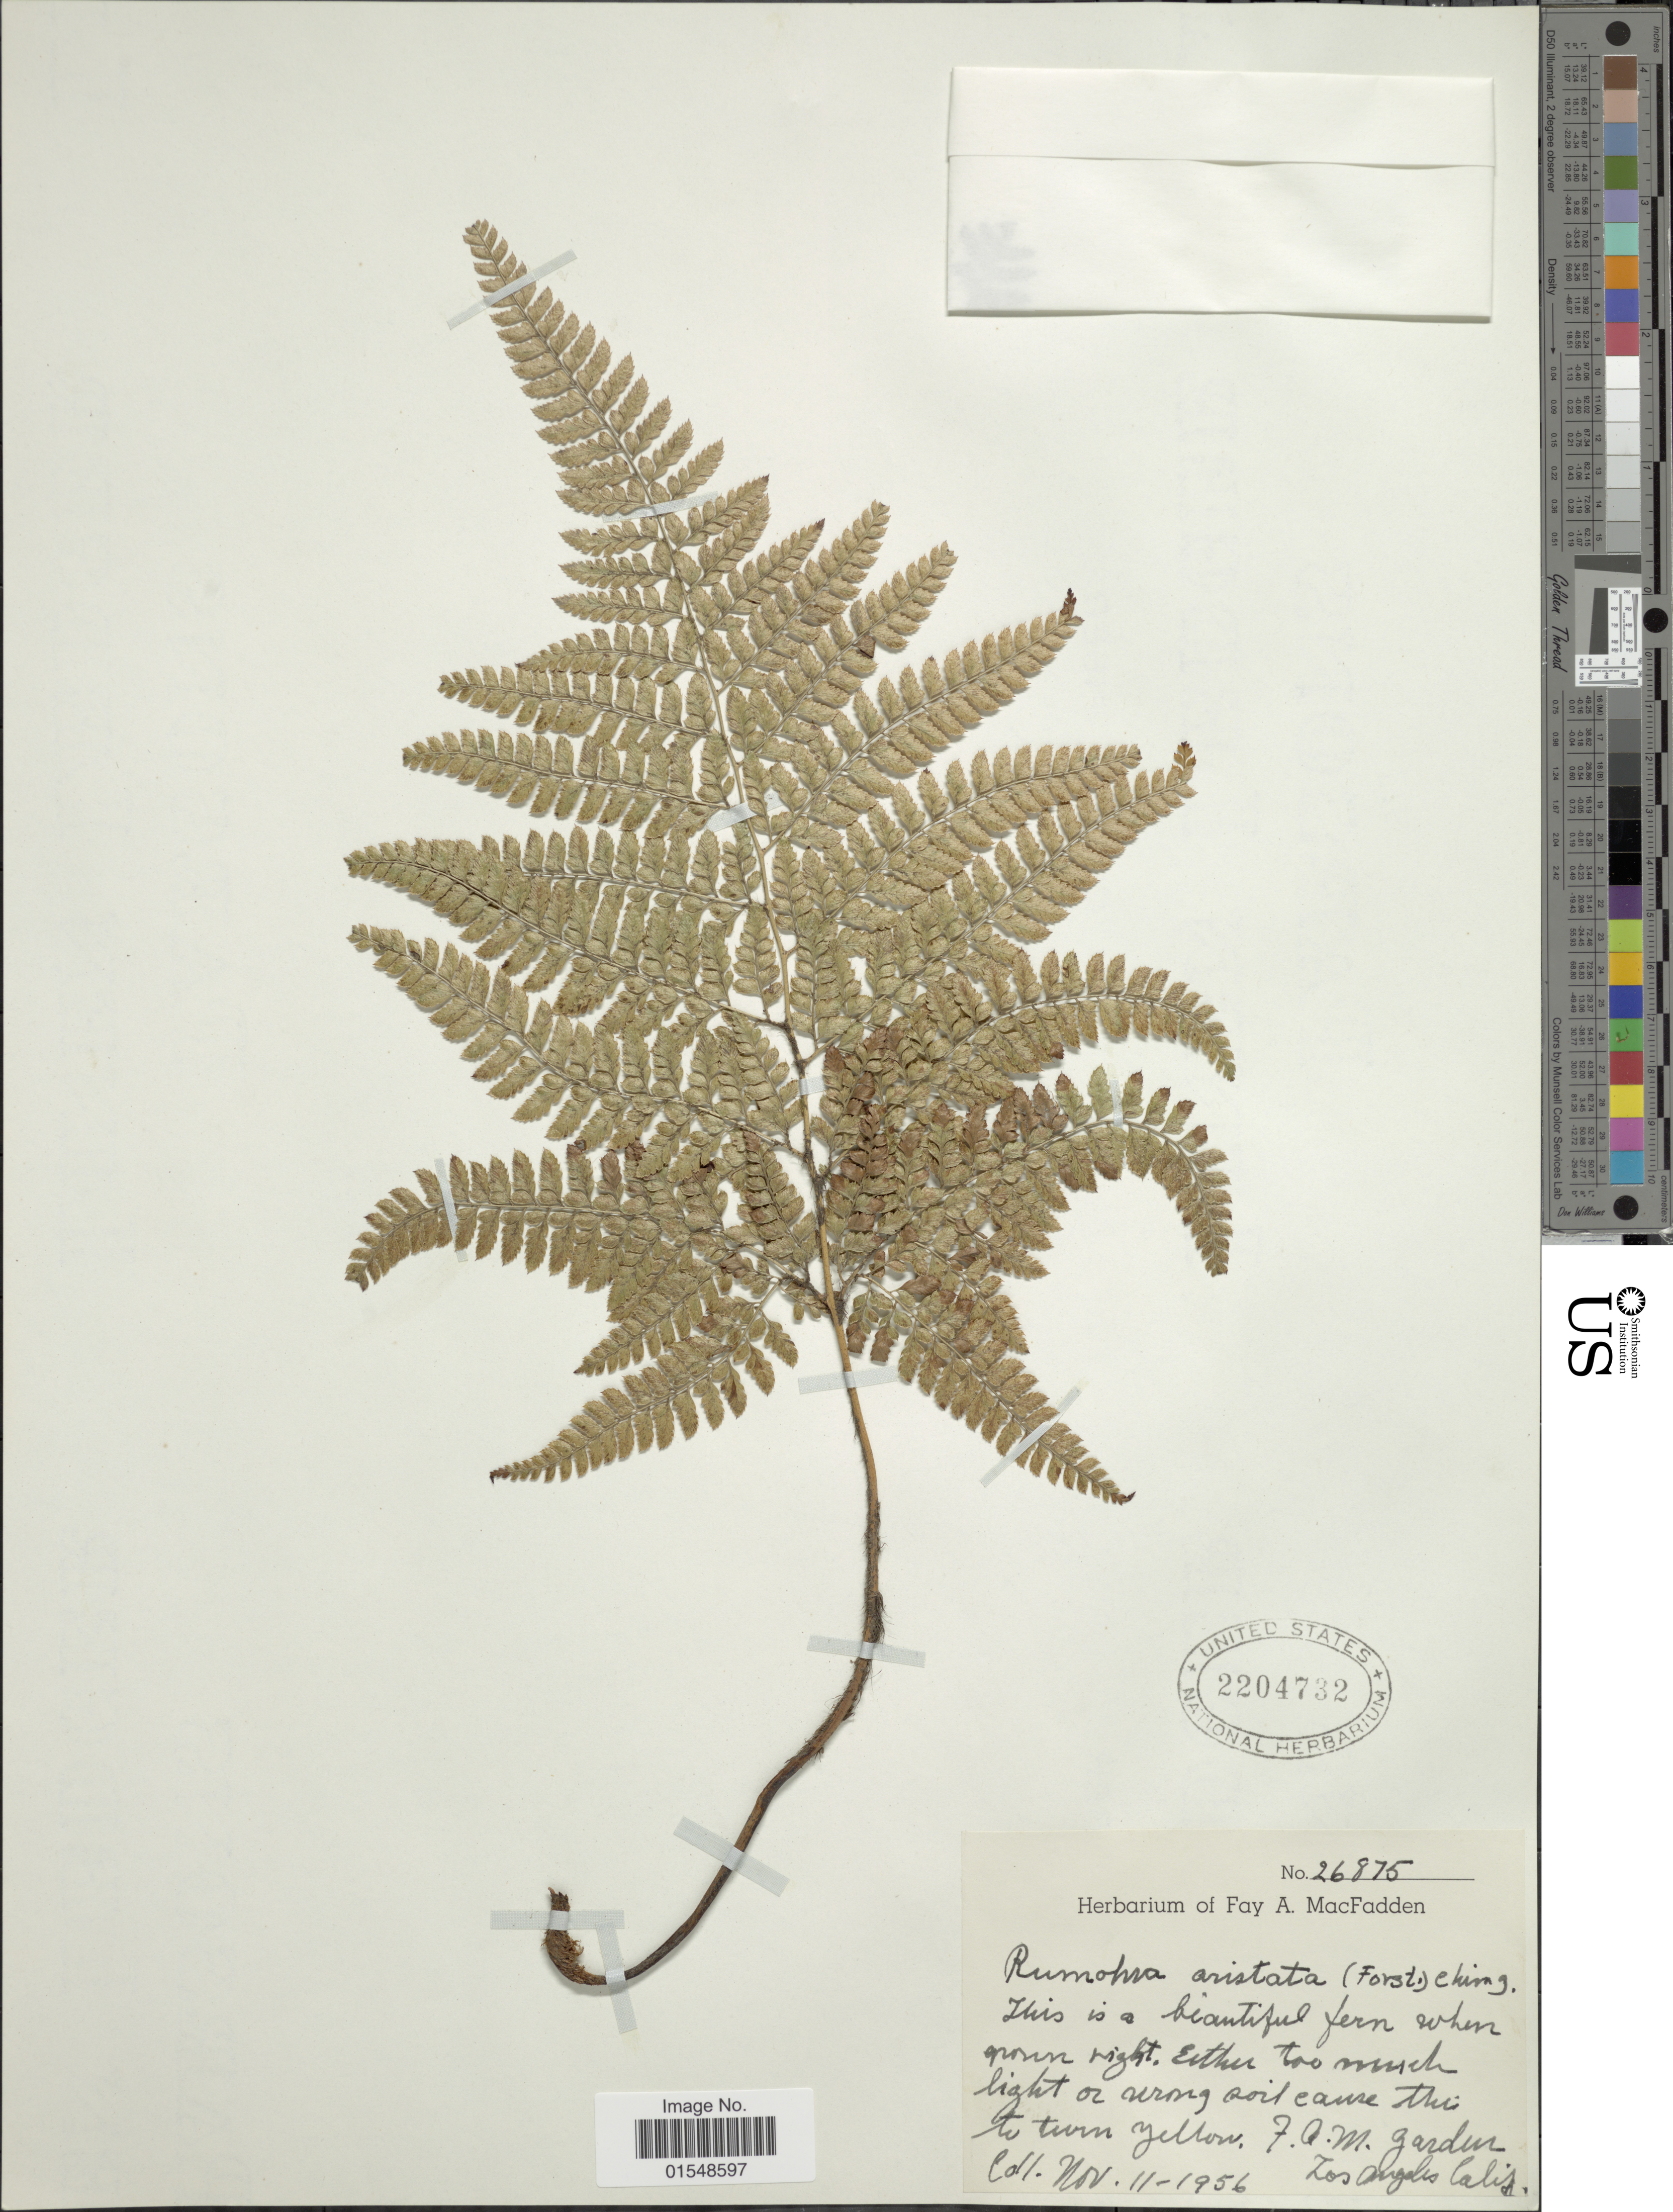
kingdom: Plantae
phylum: Tracheophyta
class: Polypodiopsida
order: Polypodiales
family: Dryopteridaceae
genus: Arachniodes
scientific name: Arachniodes aristata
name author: (G. Forst.) Tindale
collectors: F. MacFadden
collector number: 26875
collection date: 1956-11-11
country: United States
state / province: California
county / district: Los Angeles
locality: F. A. M. Los Angeles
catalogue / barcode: US 2204732